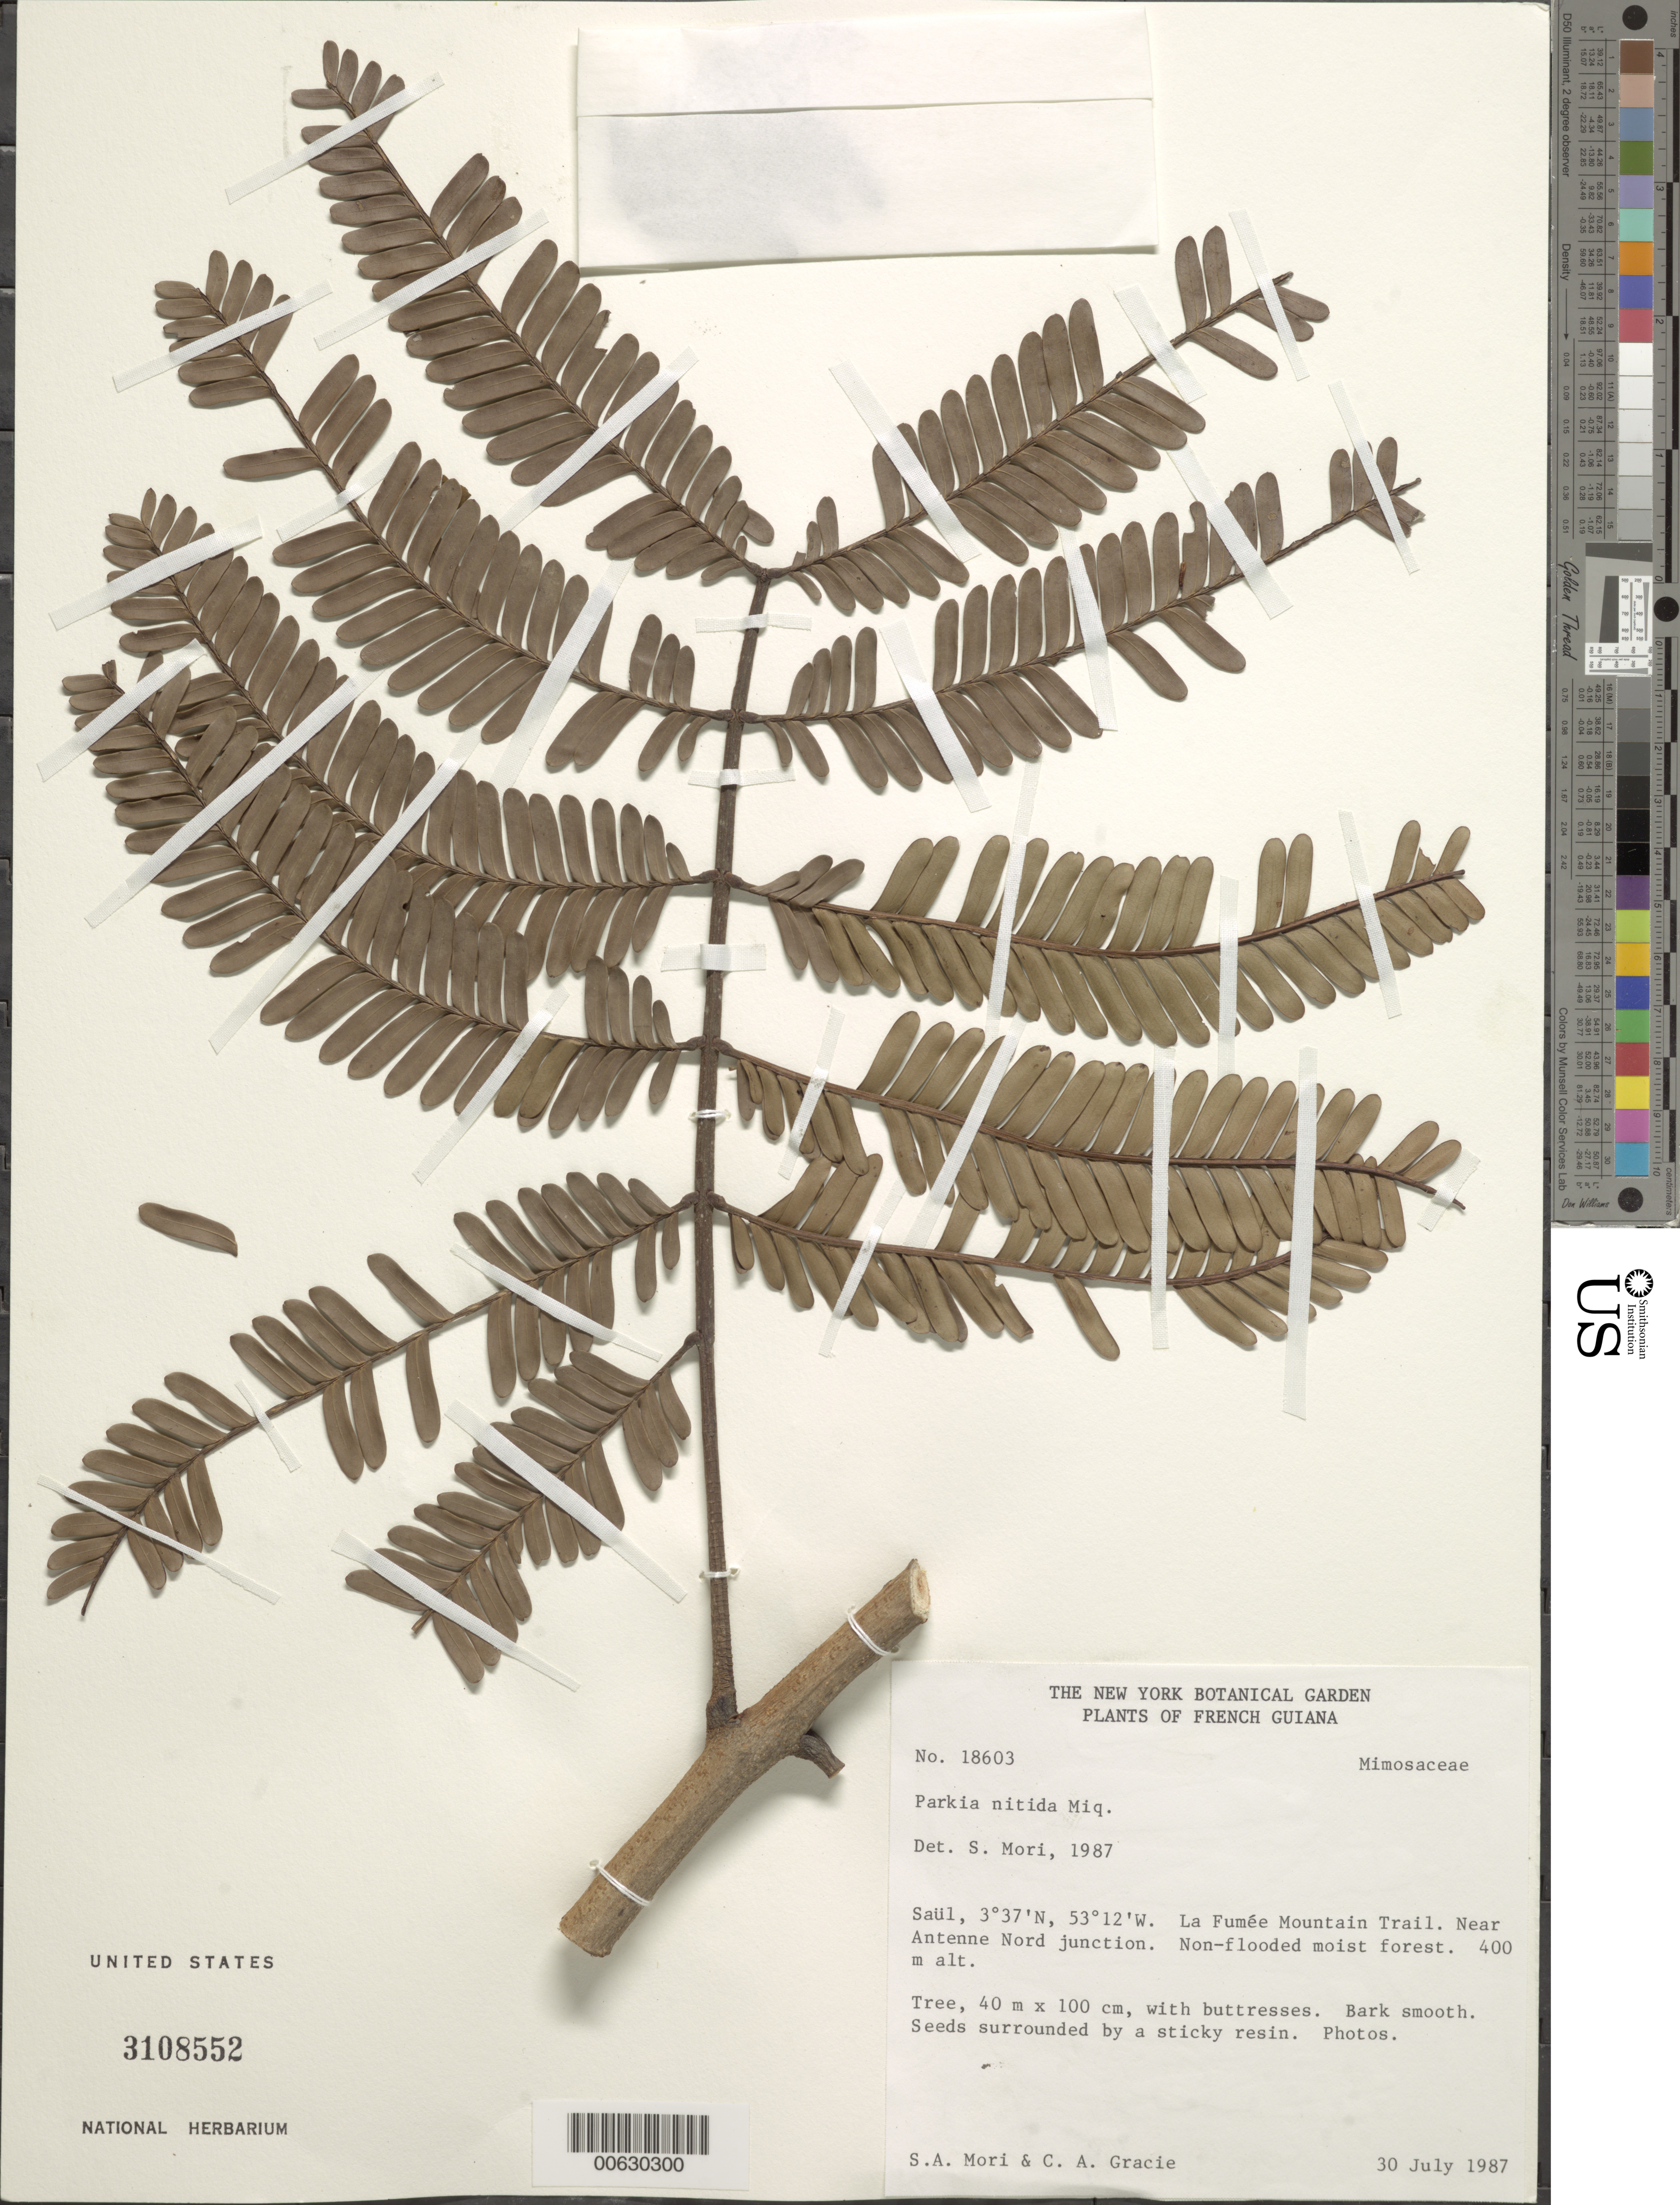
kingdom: Plantae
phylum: Tracheophyta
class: Magnoliopsida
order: Fabales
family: Fabaceae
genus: Parkia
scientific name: Parkia nitida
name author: Miq.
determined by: Mori, Scott A.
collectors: S. Mori & C. A. Gracie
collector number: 18603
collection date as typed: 30-Jul-87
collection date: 1987-07-30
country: French Guiana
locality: Saül, La Fumée Mountain Trail, near Antenne Nord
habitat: Non-flooded moist forest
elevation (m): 400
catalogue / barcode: US 3108552